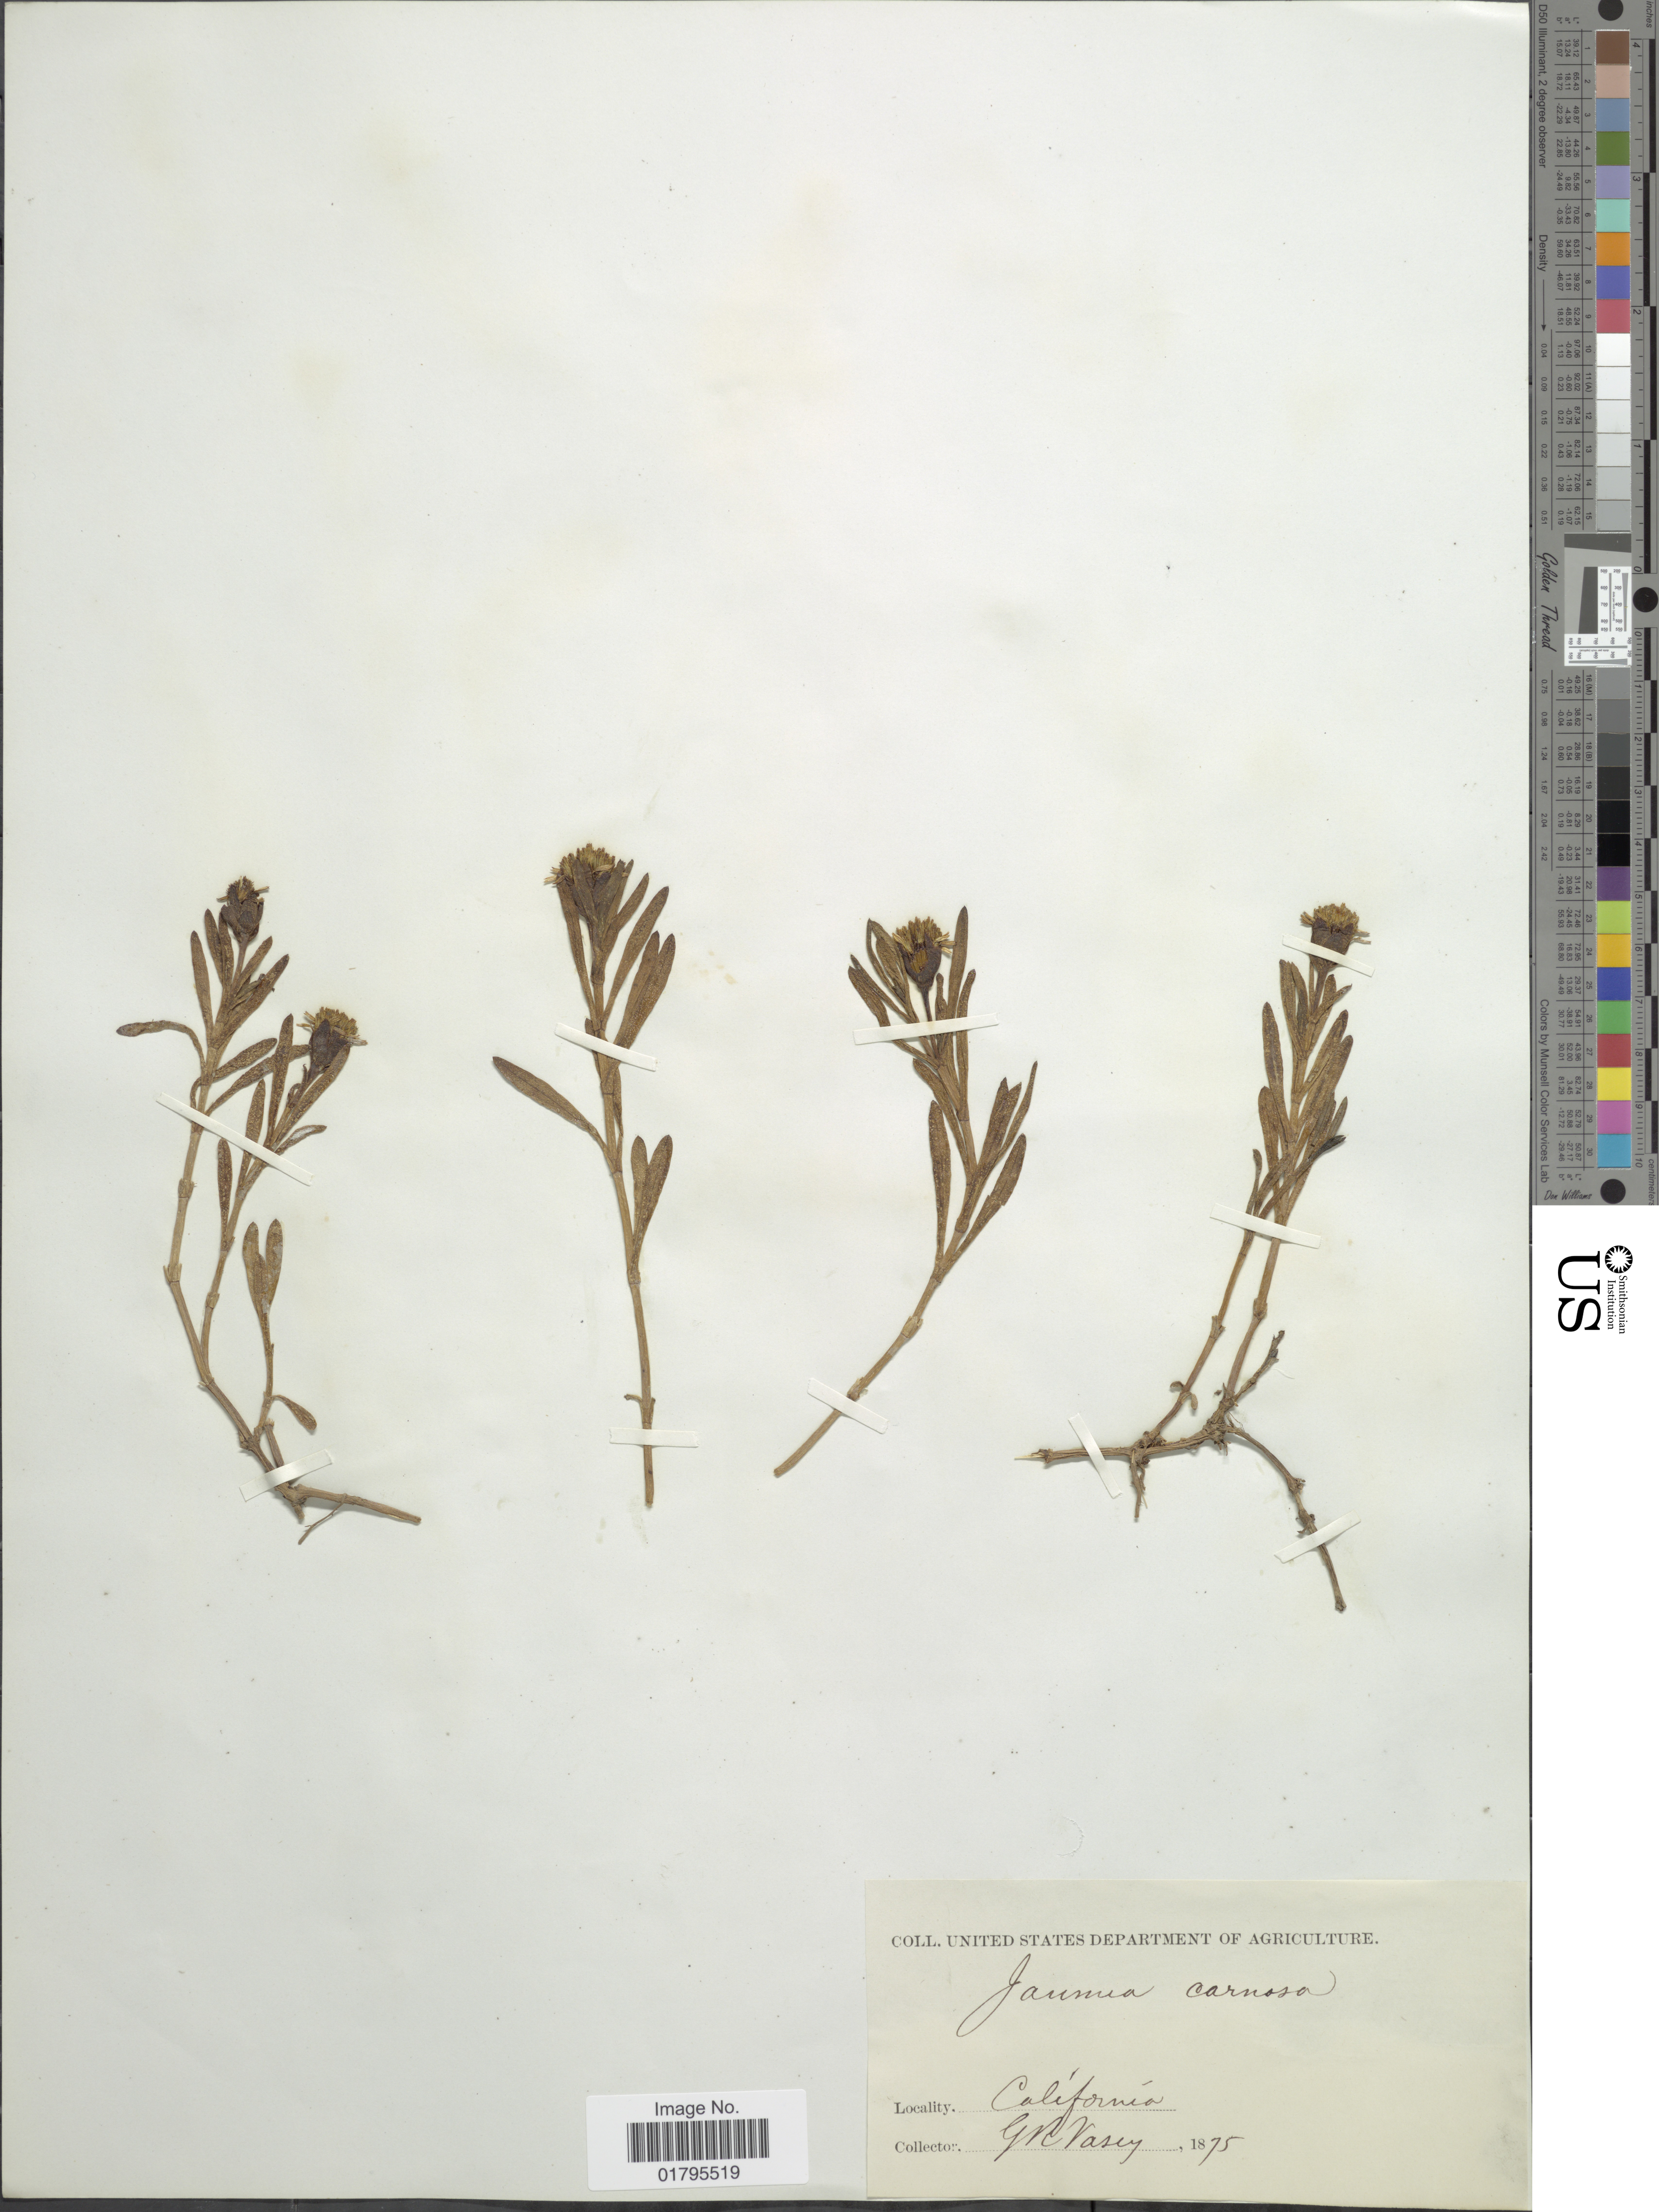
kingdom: Plantae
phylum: Tracheophyta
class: Magnoliopsida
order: Asterales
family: Asteraceae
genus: Jaumea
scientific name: Jaumea carnosa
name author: (Less.) A. Gray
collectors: G. R. Vasey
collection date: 1875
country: United States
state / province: California